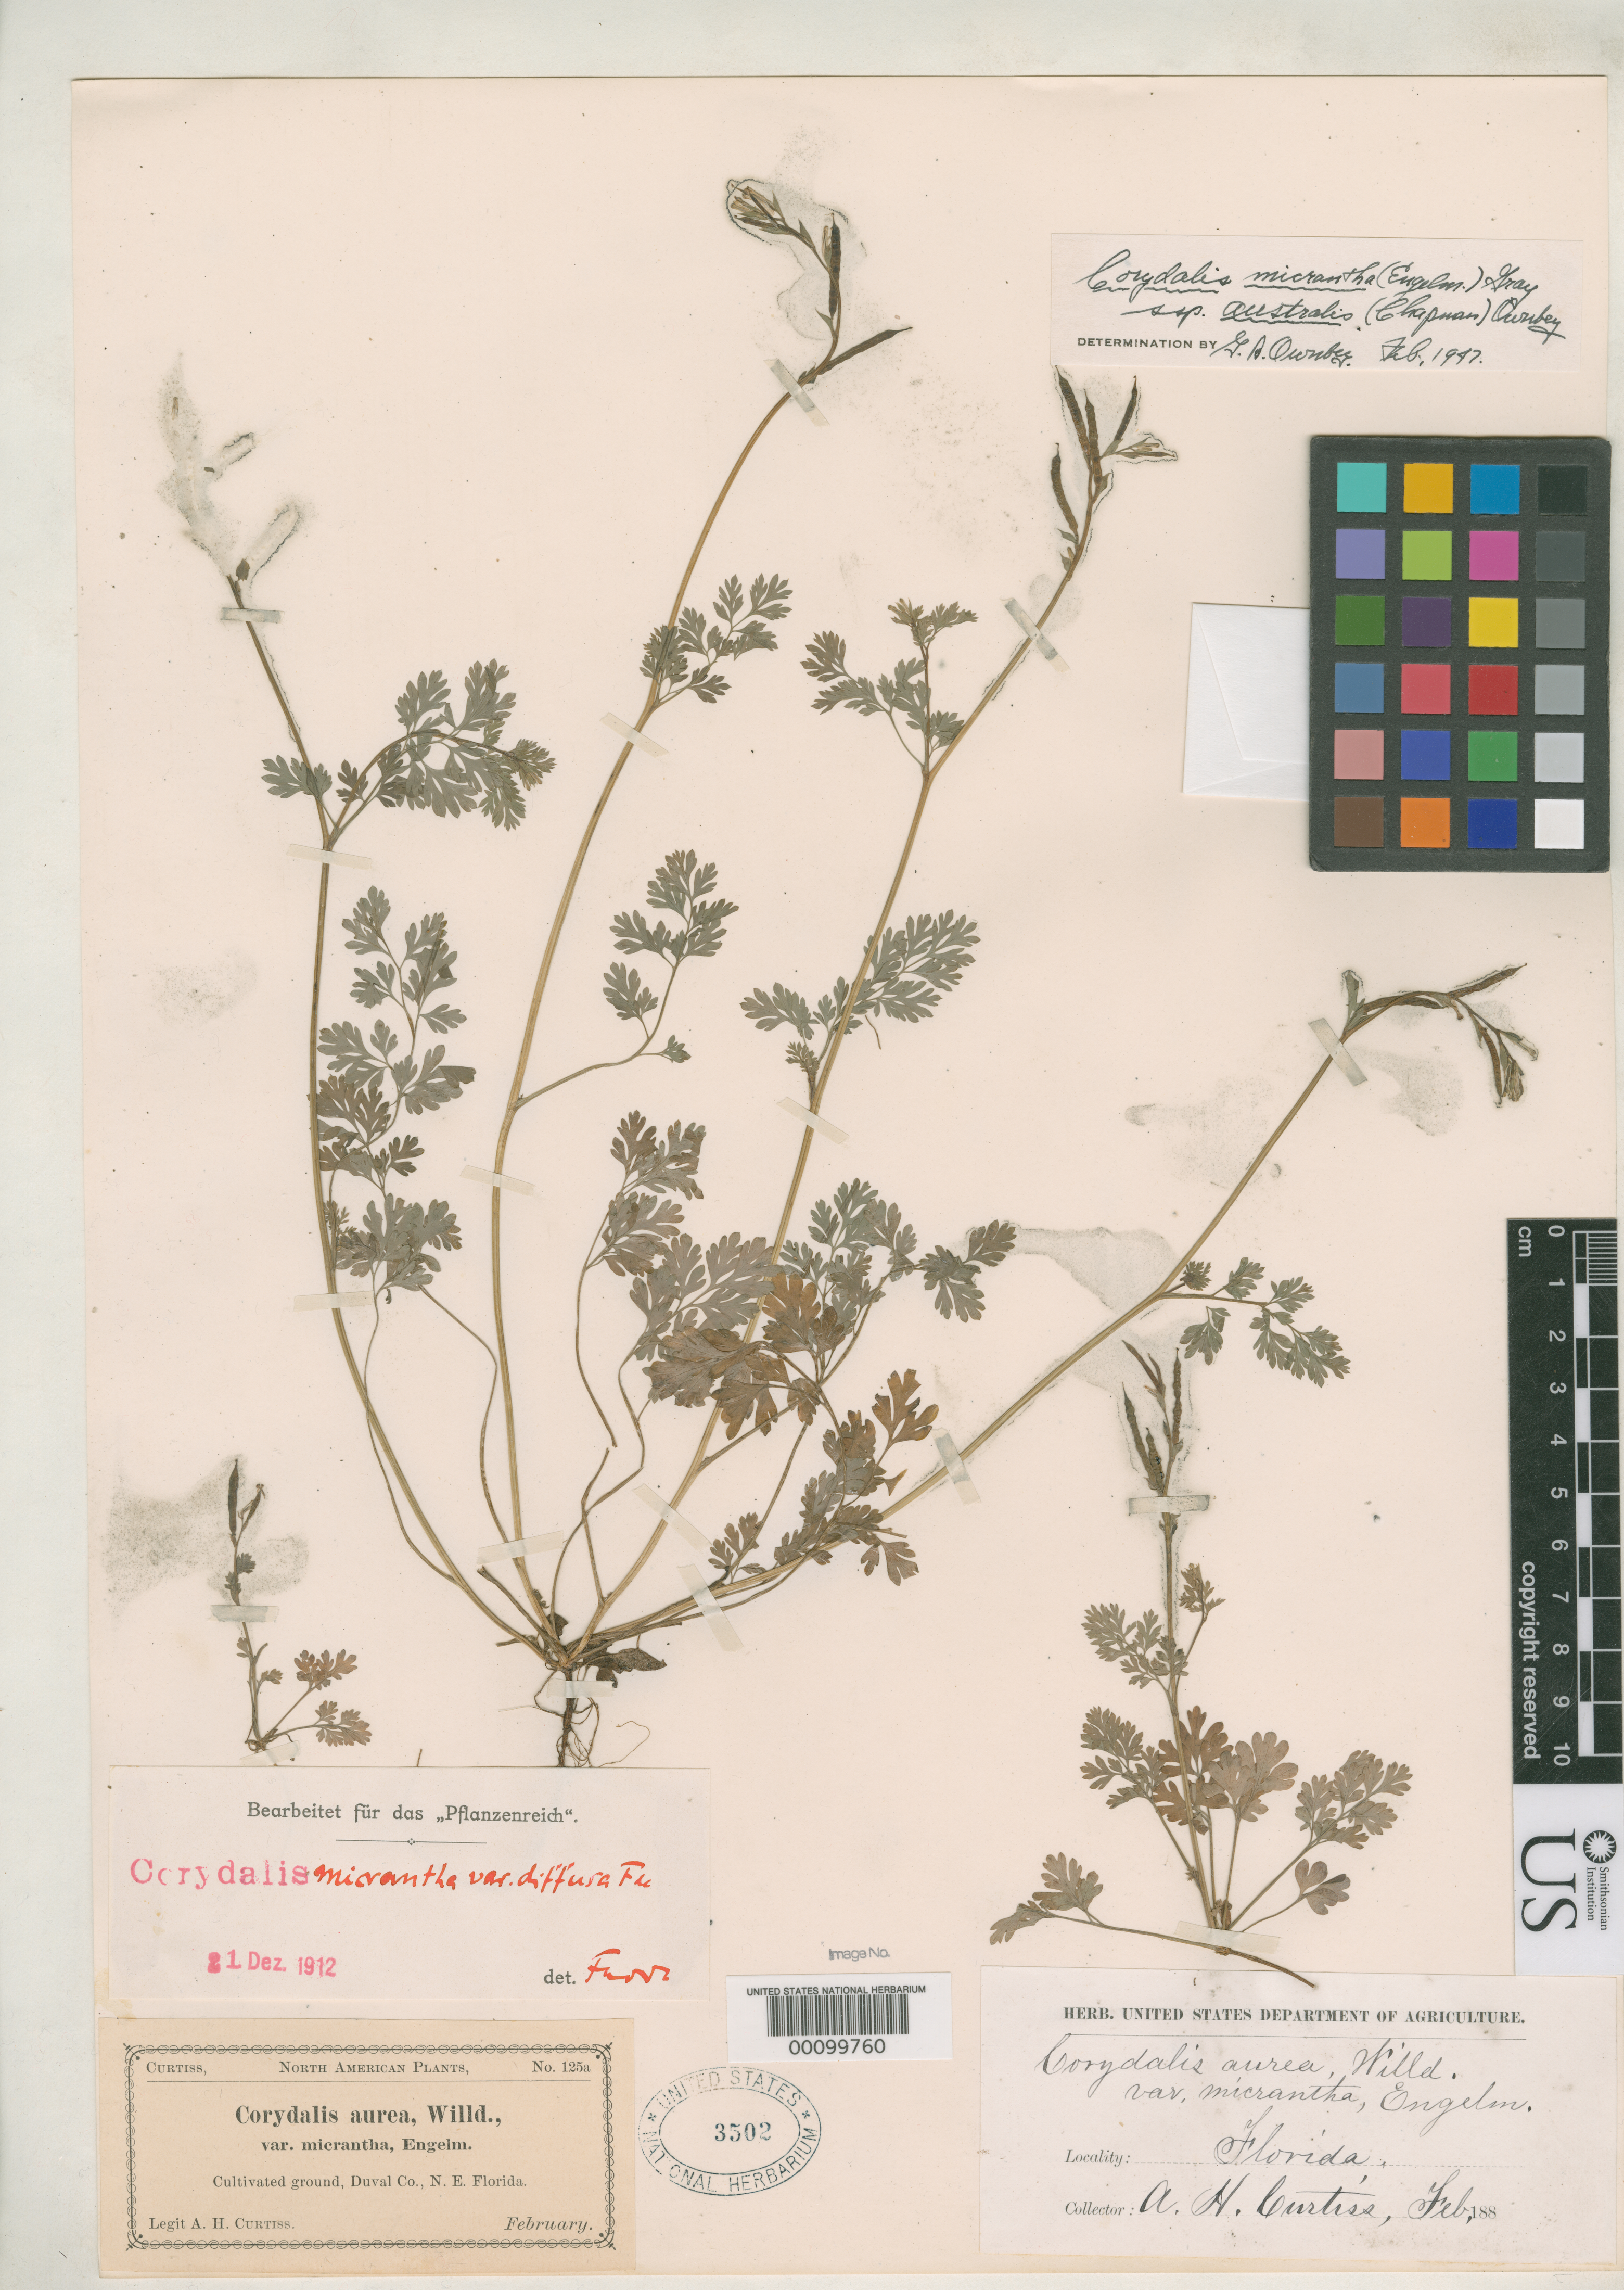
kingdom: Plantae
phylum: Tracheophyta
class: Magnoliopsida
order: Ranunculales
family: Papaveraceae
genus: Corydalis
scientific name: Corydalis micrantha var. diffusa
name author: Fedde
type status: Isotype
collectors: A. H. Curtiss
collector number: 125 a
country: United States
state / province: Florida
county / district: Duval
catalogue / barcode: US 3502